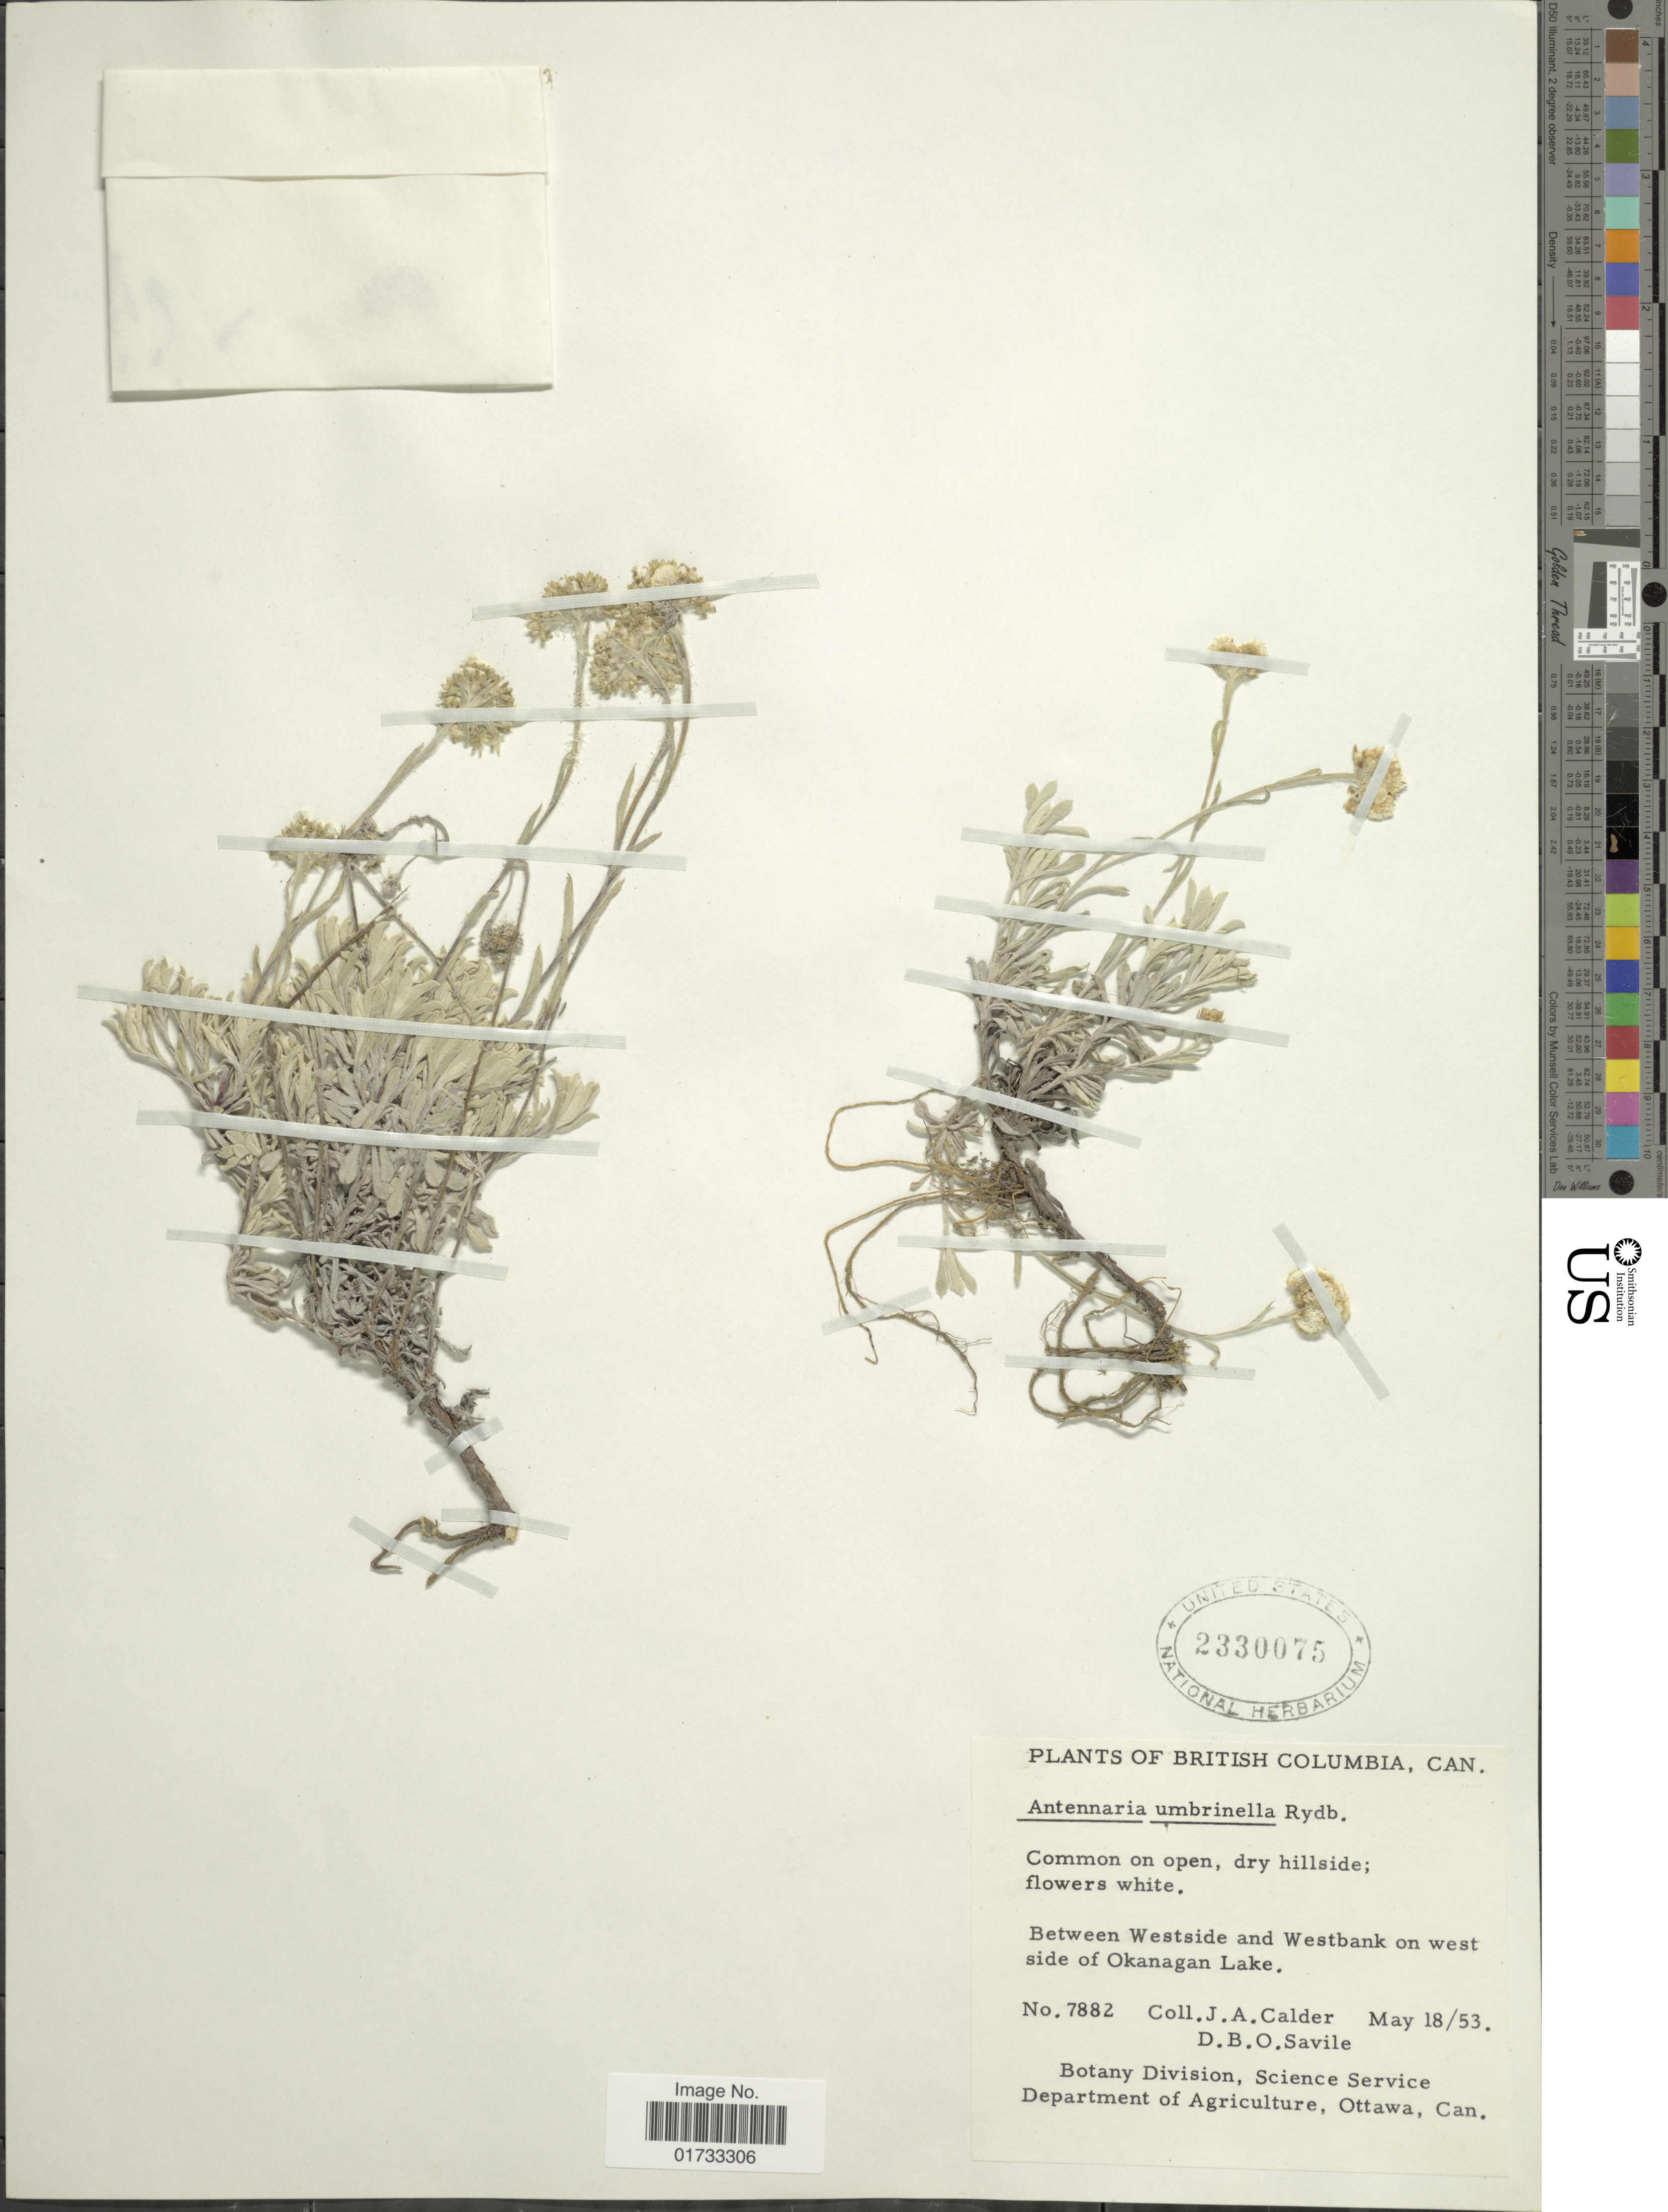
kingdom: Plantae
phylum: Tracheophyta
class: Magnoliopsida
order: Asterales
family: Asteraceae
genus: Antennaria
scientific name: Antennaria umbrinella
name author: Rydb.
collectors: J. A. Calder & D. Savile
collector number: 7882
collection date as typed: Transcribed d/m/y: 18/5/53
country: Canada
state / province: British Columbia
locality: Common on open, dry hillside, between Westside and Westbank on west side of Okanagan Lake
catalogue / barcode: US 230075